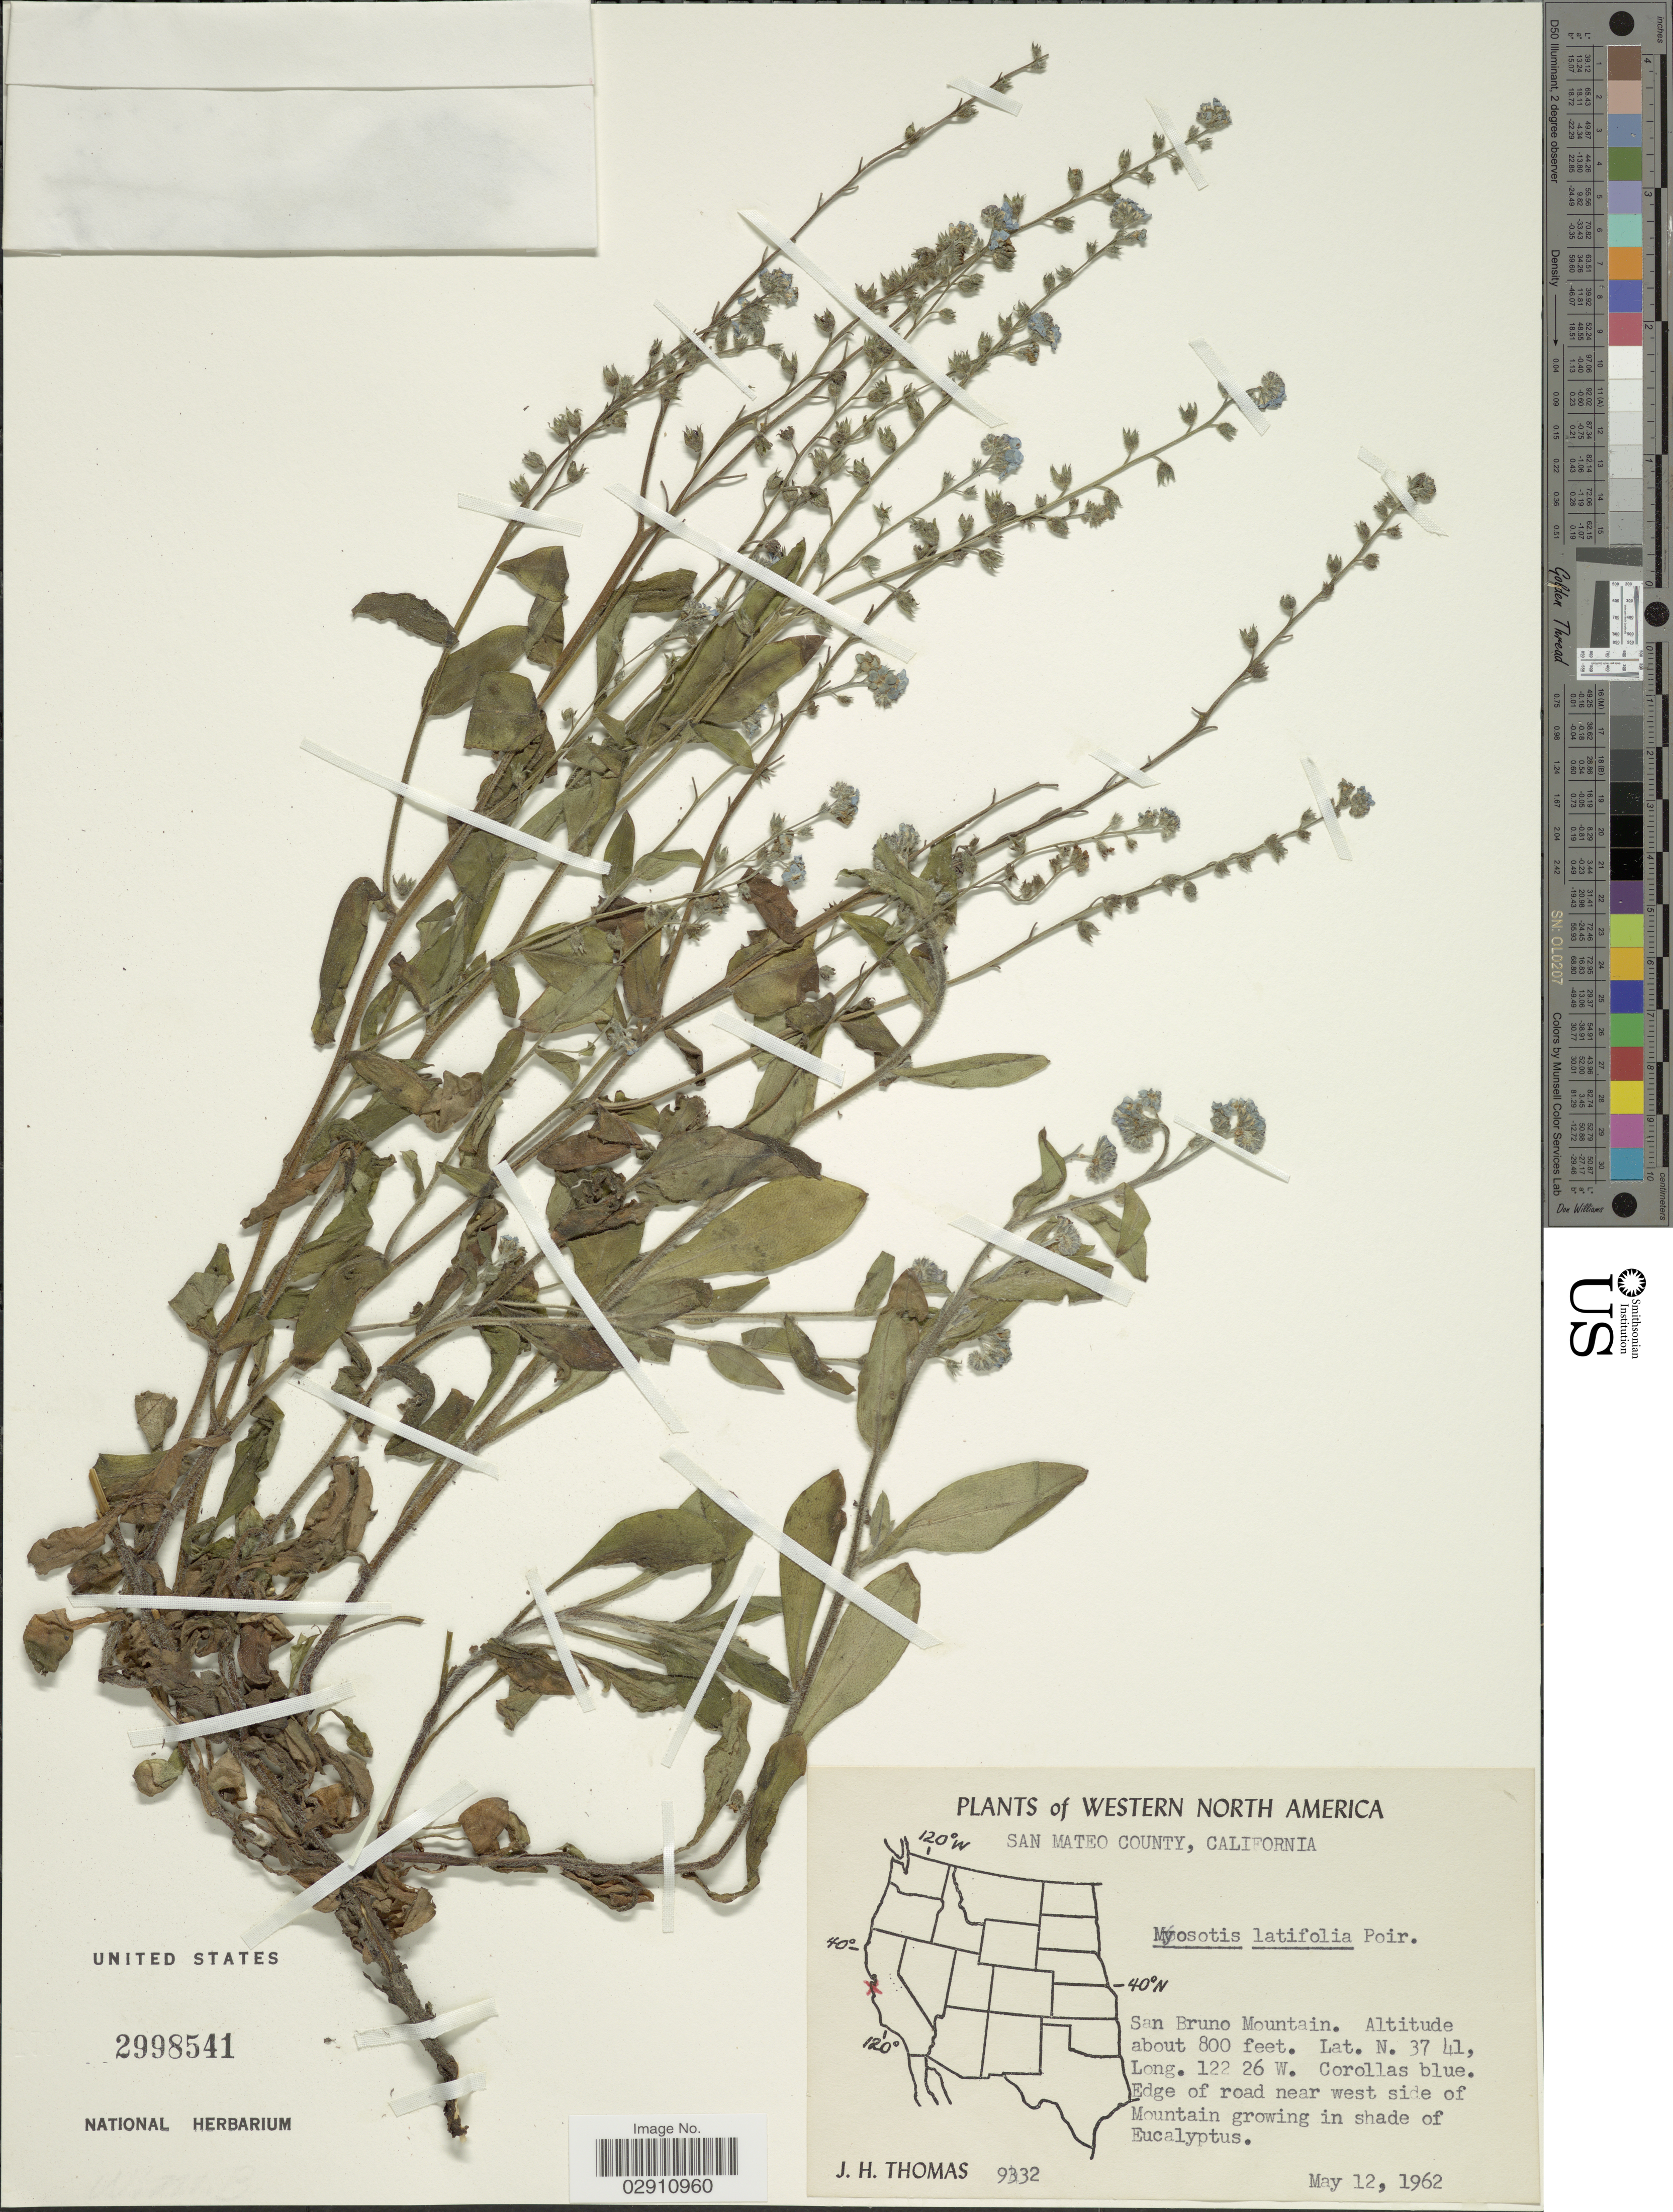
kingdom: Plantae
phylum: Tracheophyta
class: Magnoliopsida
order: Boraginales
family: Boraginaceae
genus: Myosotis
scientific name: Myosotis latifolia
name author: Poir.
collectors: J. H. Thomas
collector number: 9332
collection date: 1962-05-12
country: United States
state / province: California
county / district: San Mateo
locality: Western North America. San Mateo County. San Bruno Mountain. Edge of road near west side of Mountain growing in shade of Eucalyptus.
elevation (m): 244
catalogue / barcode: US 2998541